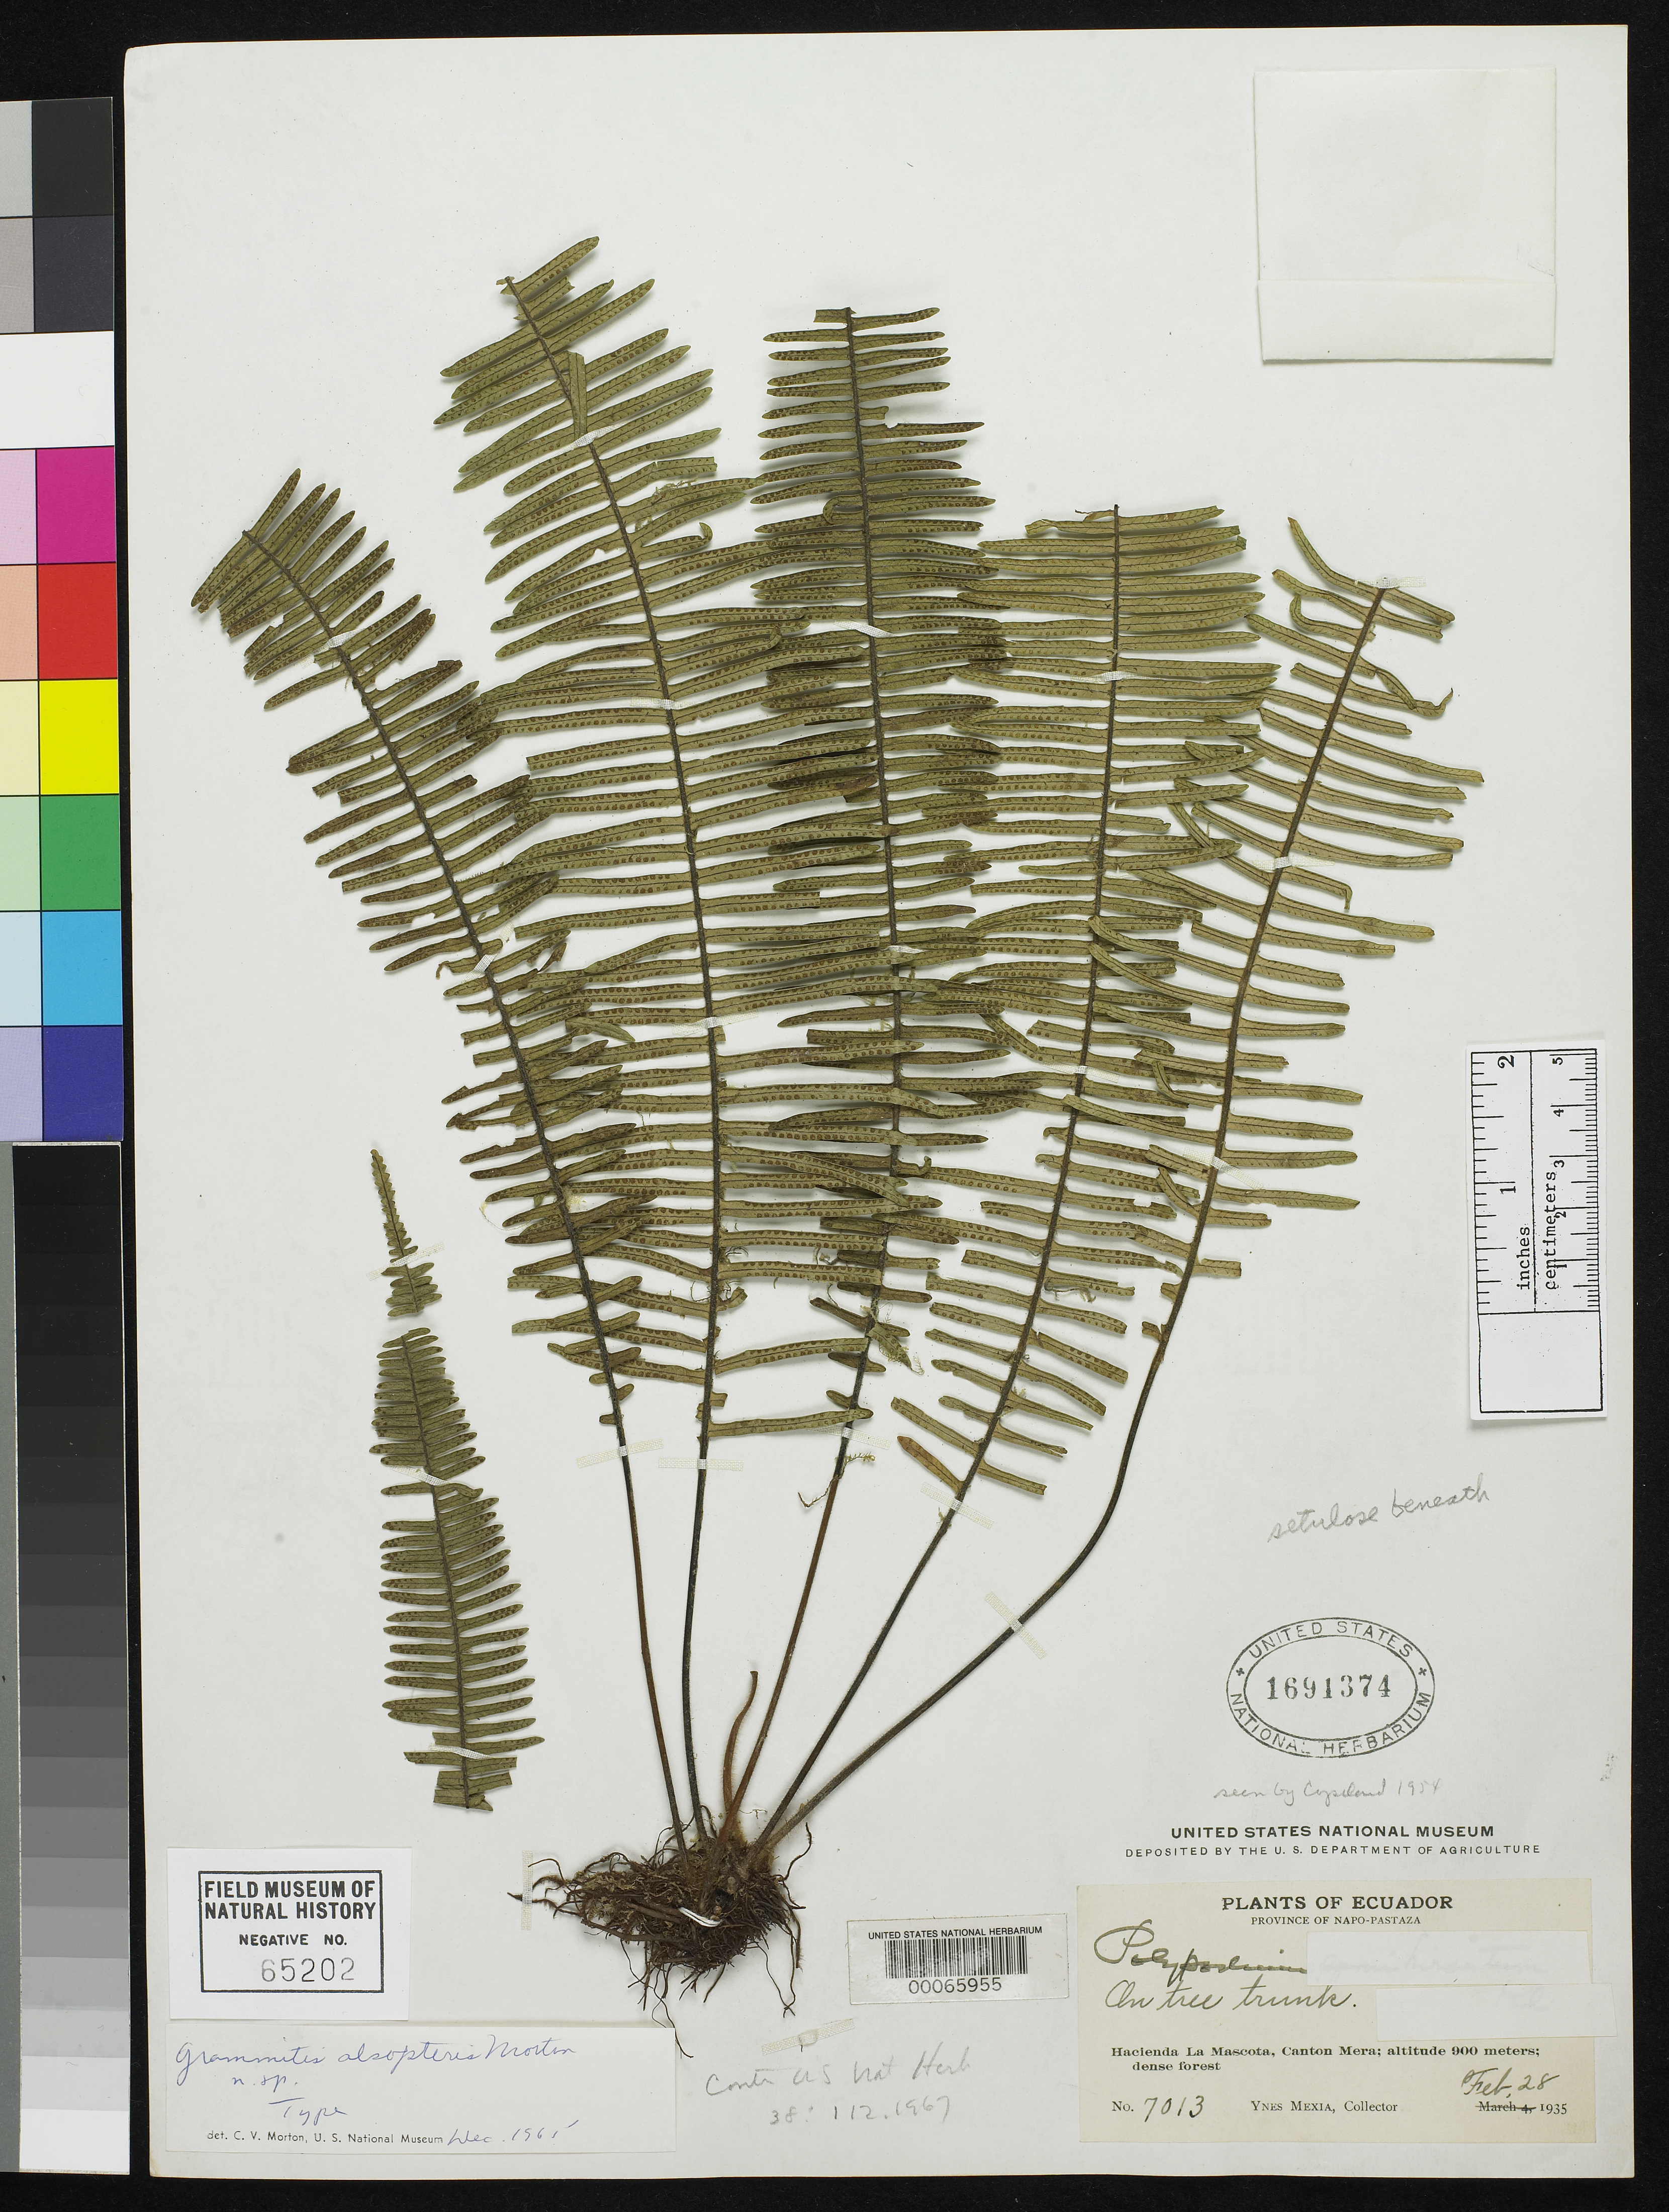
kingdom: Plantae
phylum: Tracheophyta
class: Polypodiopsida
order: Polypodiales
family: Polypodiaceae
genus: Grammitis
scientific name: Grammitis alsopteris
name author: C.V. Morton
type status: Holotype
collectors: Y. Mexia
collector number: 7013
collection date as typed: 28 Feb 1935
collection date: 1935-02-28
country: Ecuador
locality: Hacienda 'La Mascota', Canton de Mera, Province Napo-Pastaza.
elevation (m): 900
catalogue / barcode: US 1691374